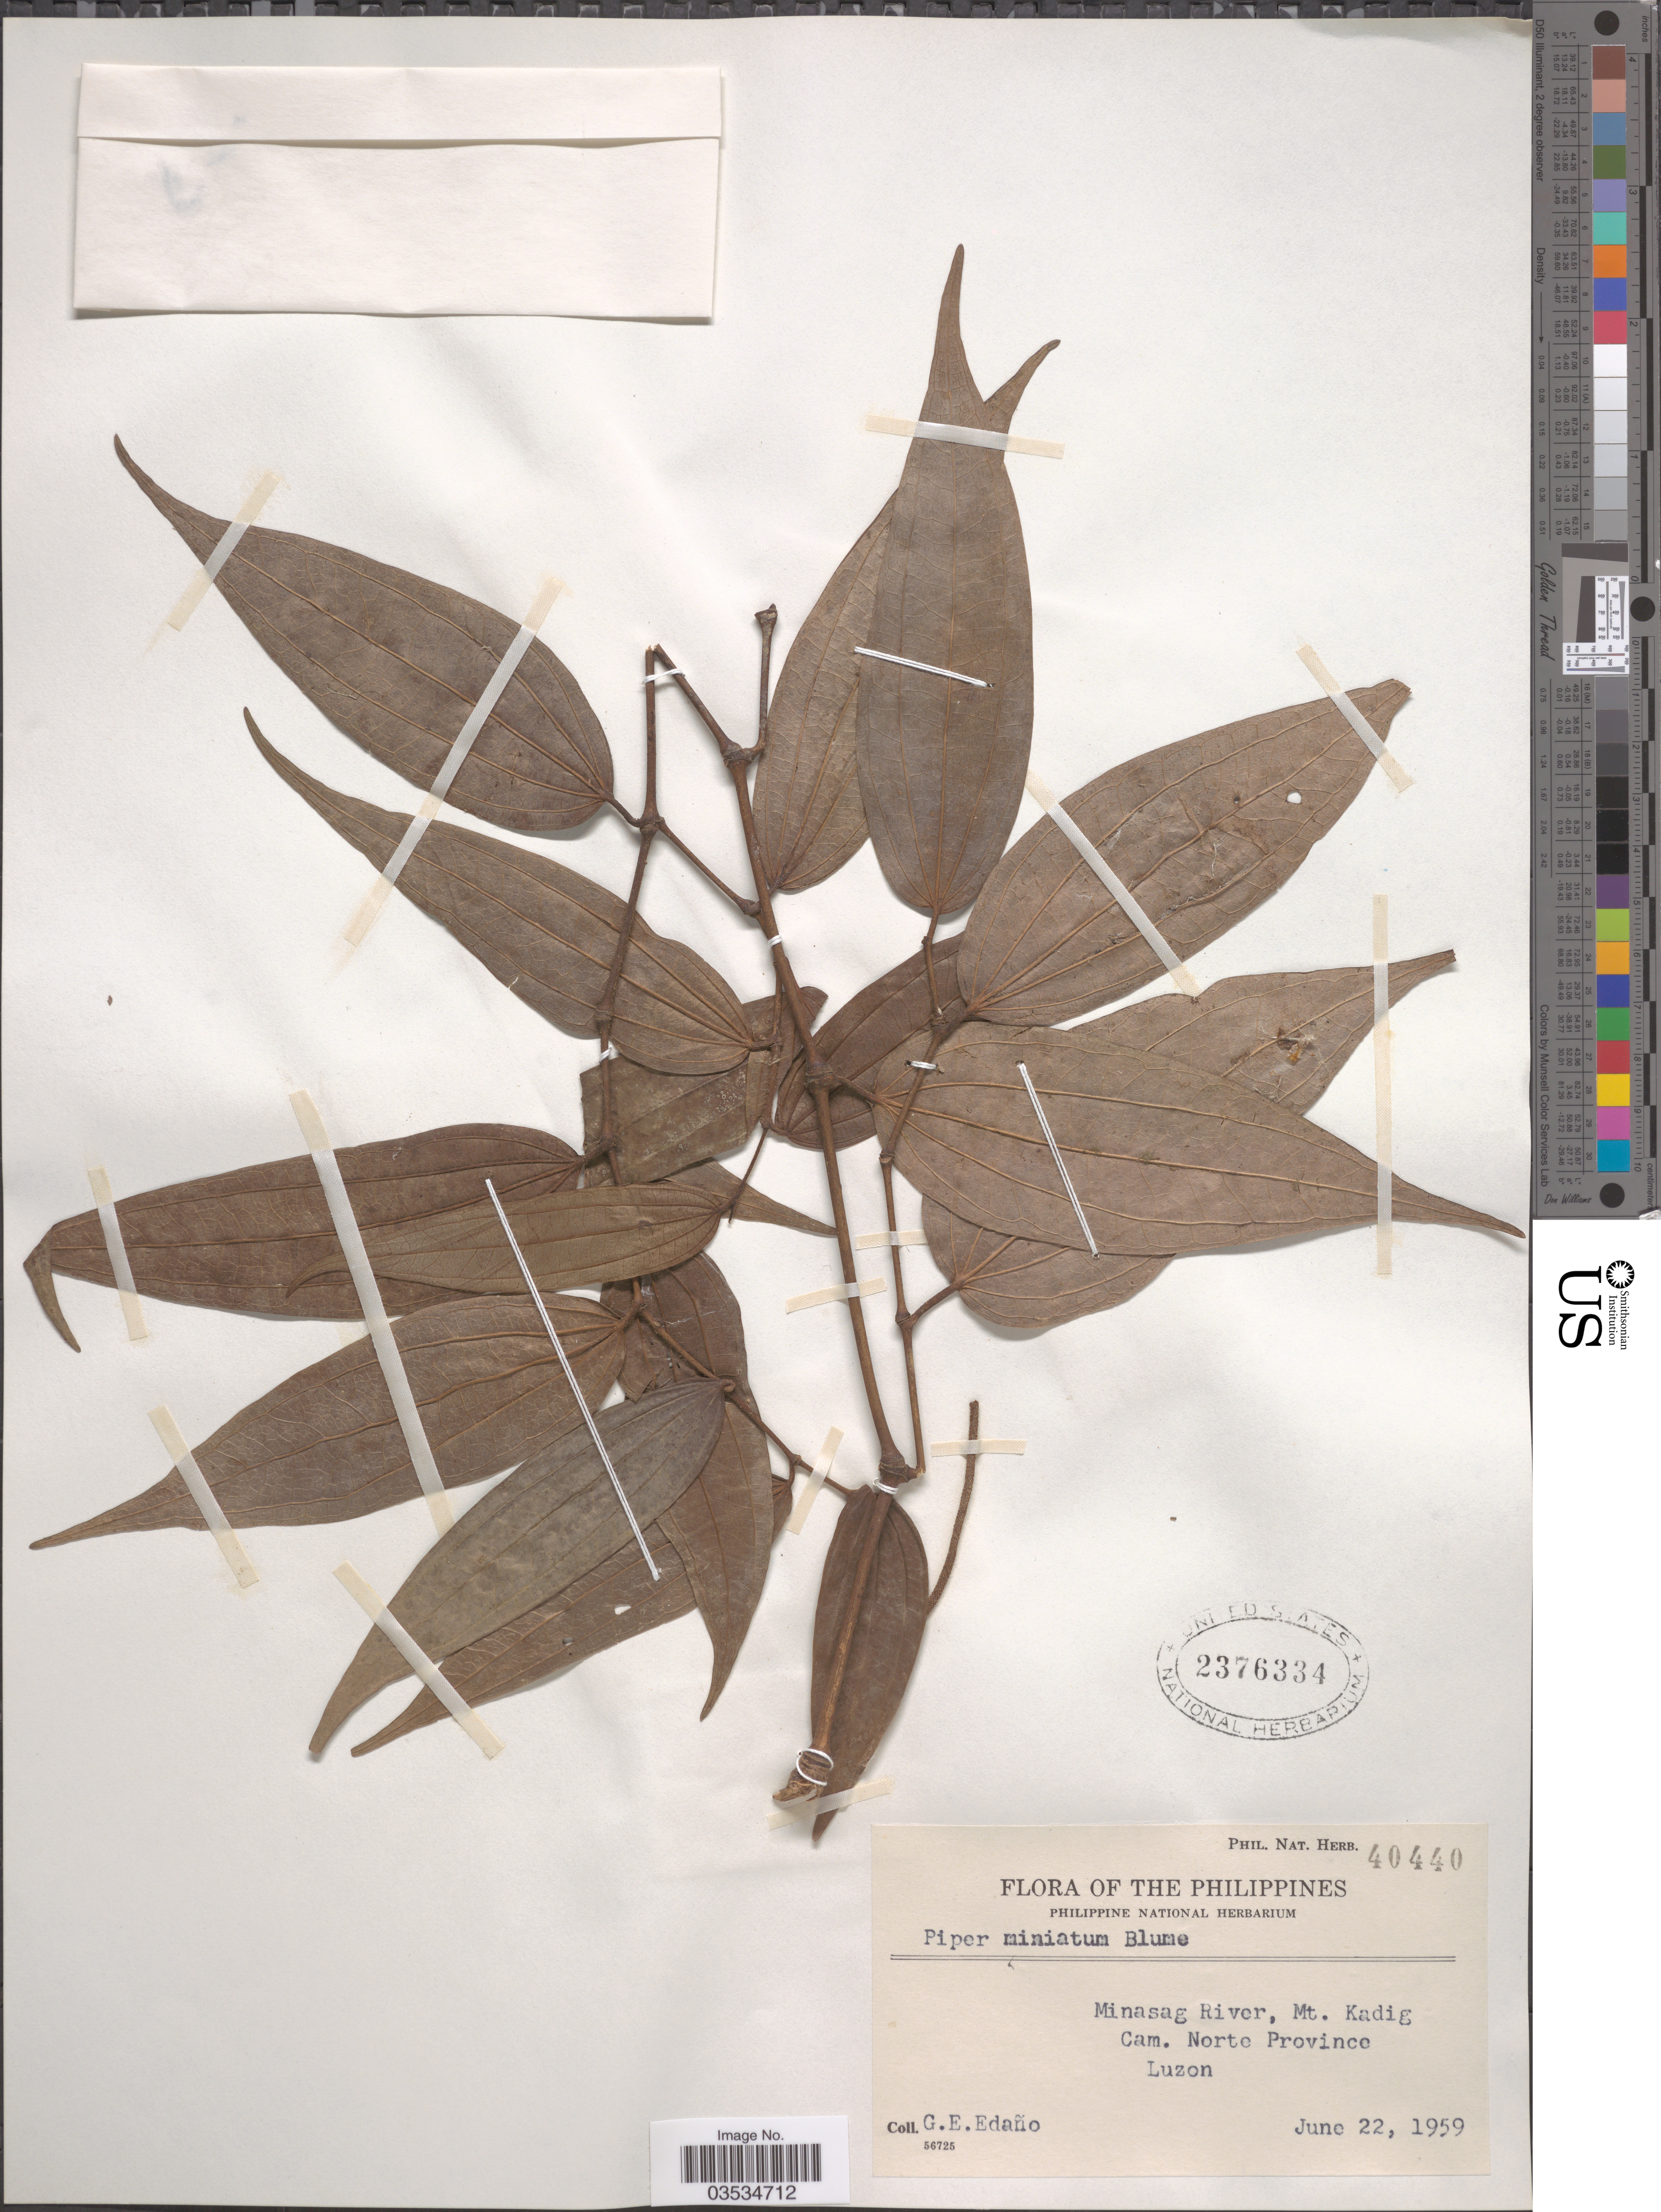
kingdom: Plantae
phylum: Tracheophyta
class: Magnoliopsida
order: Piperales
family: Piperaceae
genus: Piper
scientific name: Piper miniatum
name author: Blume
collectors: G. E. Edaño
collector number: Phil. Nat. Herb. 40440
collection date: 1959-06-22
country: Philippines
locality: Minasag River, Mt. Kadig Cam. Norte Province Luzon.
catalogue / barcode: US 2376334